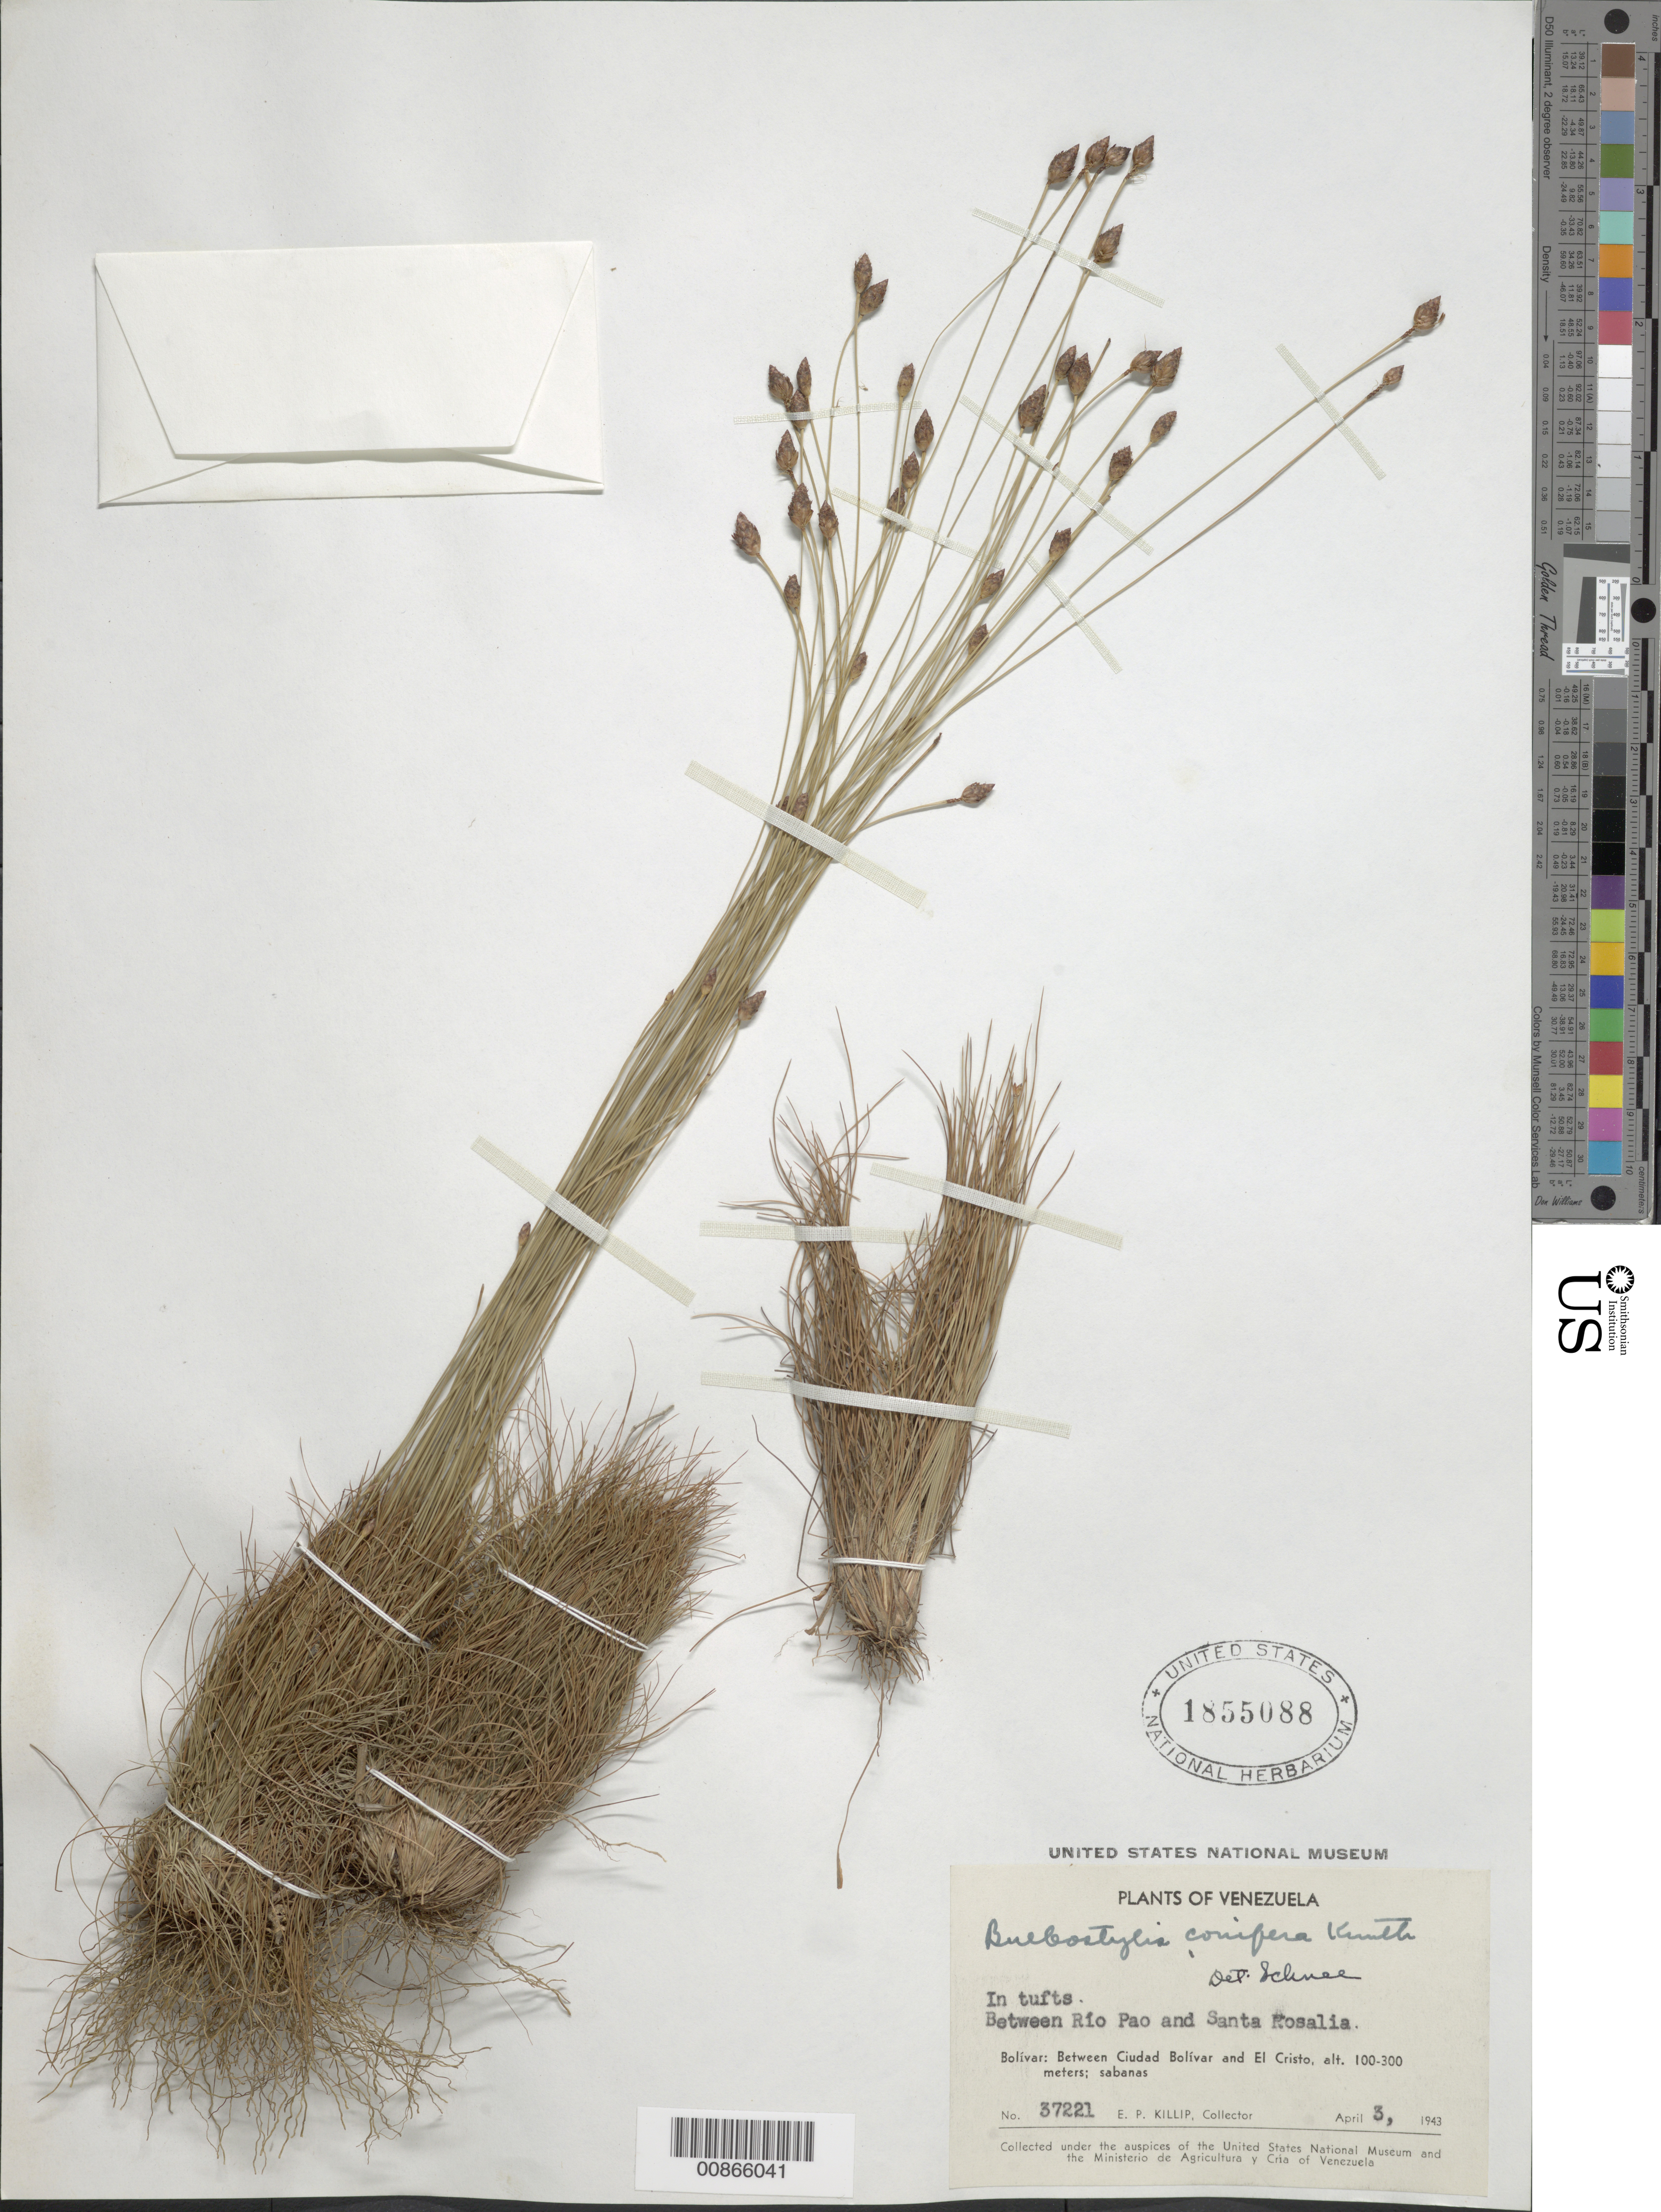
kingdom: Plantae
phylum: Tracheophyta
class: Liliopsida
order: Poales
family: Cyperaceae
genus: Bulbostylis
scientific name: Bulbostylis conifera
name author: (Kunth) C.B. Clarke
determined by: Schnee, Ludwig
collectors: E. P. Killip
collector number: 37221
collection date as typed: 3-Apr-43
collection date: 1943-04-03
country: Venezuela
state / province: Bolívar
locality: Río Pao to Santa Rosalía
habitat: Savannas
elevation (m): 100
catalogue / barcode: US 1855088